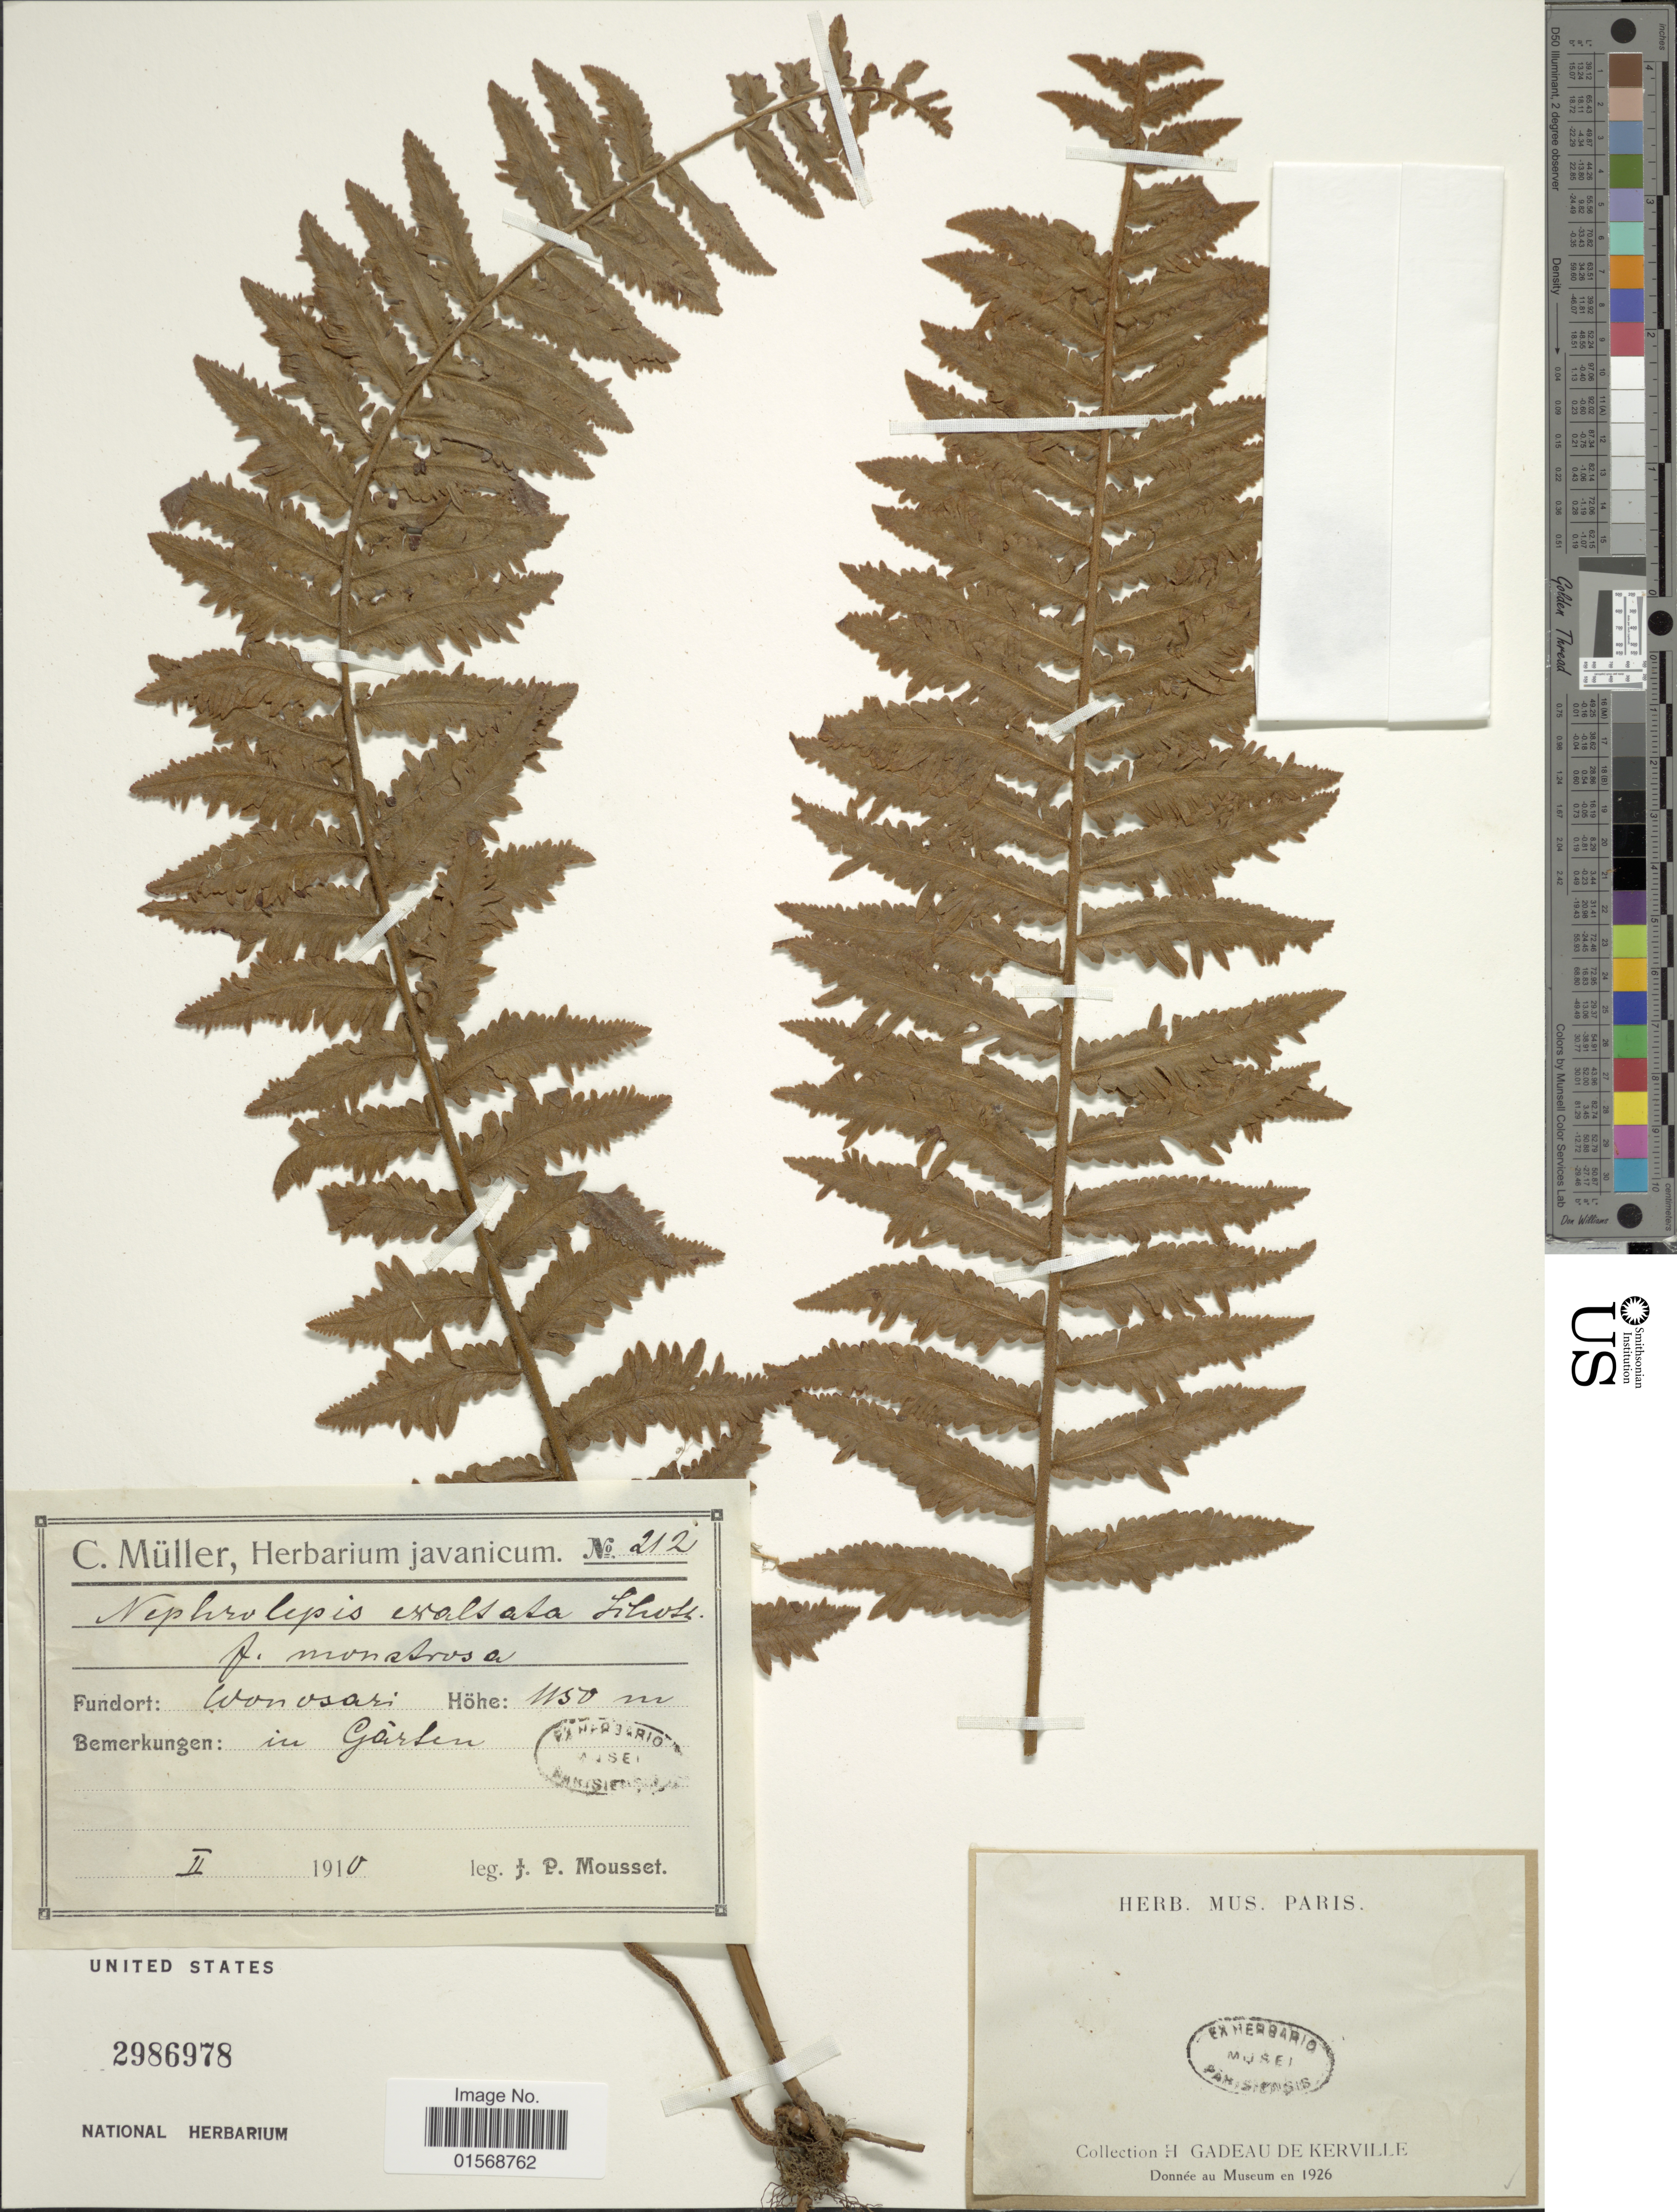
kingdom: Plantae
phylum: Tracheophyta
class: Polypodiopsida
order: Polypodiales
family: Nephrolepidaceae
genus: Nephrolepis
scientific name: Nephrolepis floccigera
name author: (Blume) T. Moore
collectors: J. Mousset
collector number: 212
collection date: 1910-02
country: Indonesia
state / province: Java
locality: Wonosari, In Garten.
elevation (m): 1150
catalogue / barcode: US 2986978